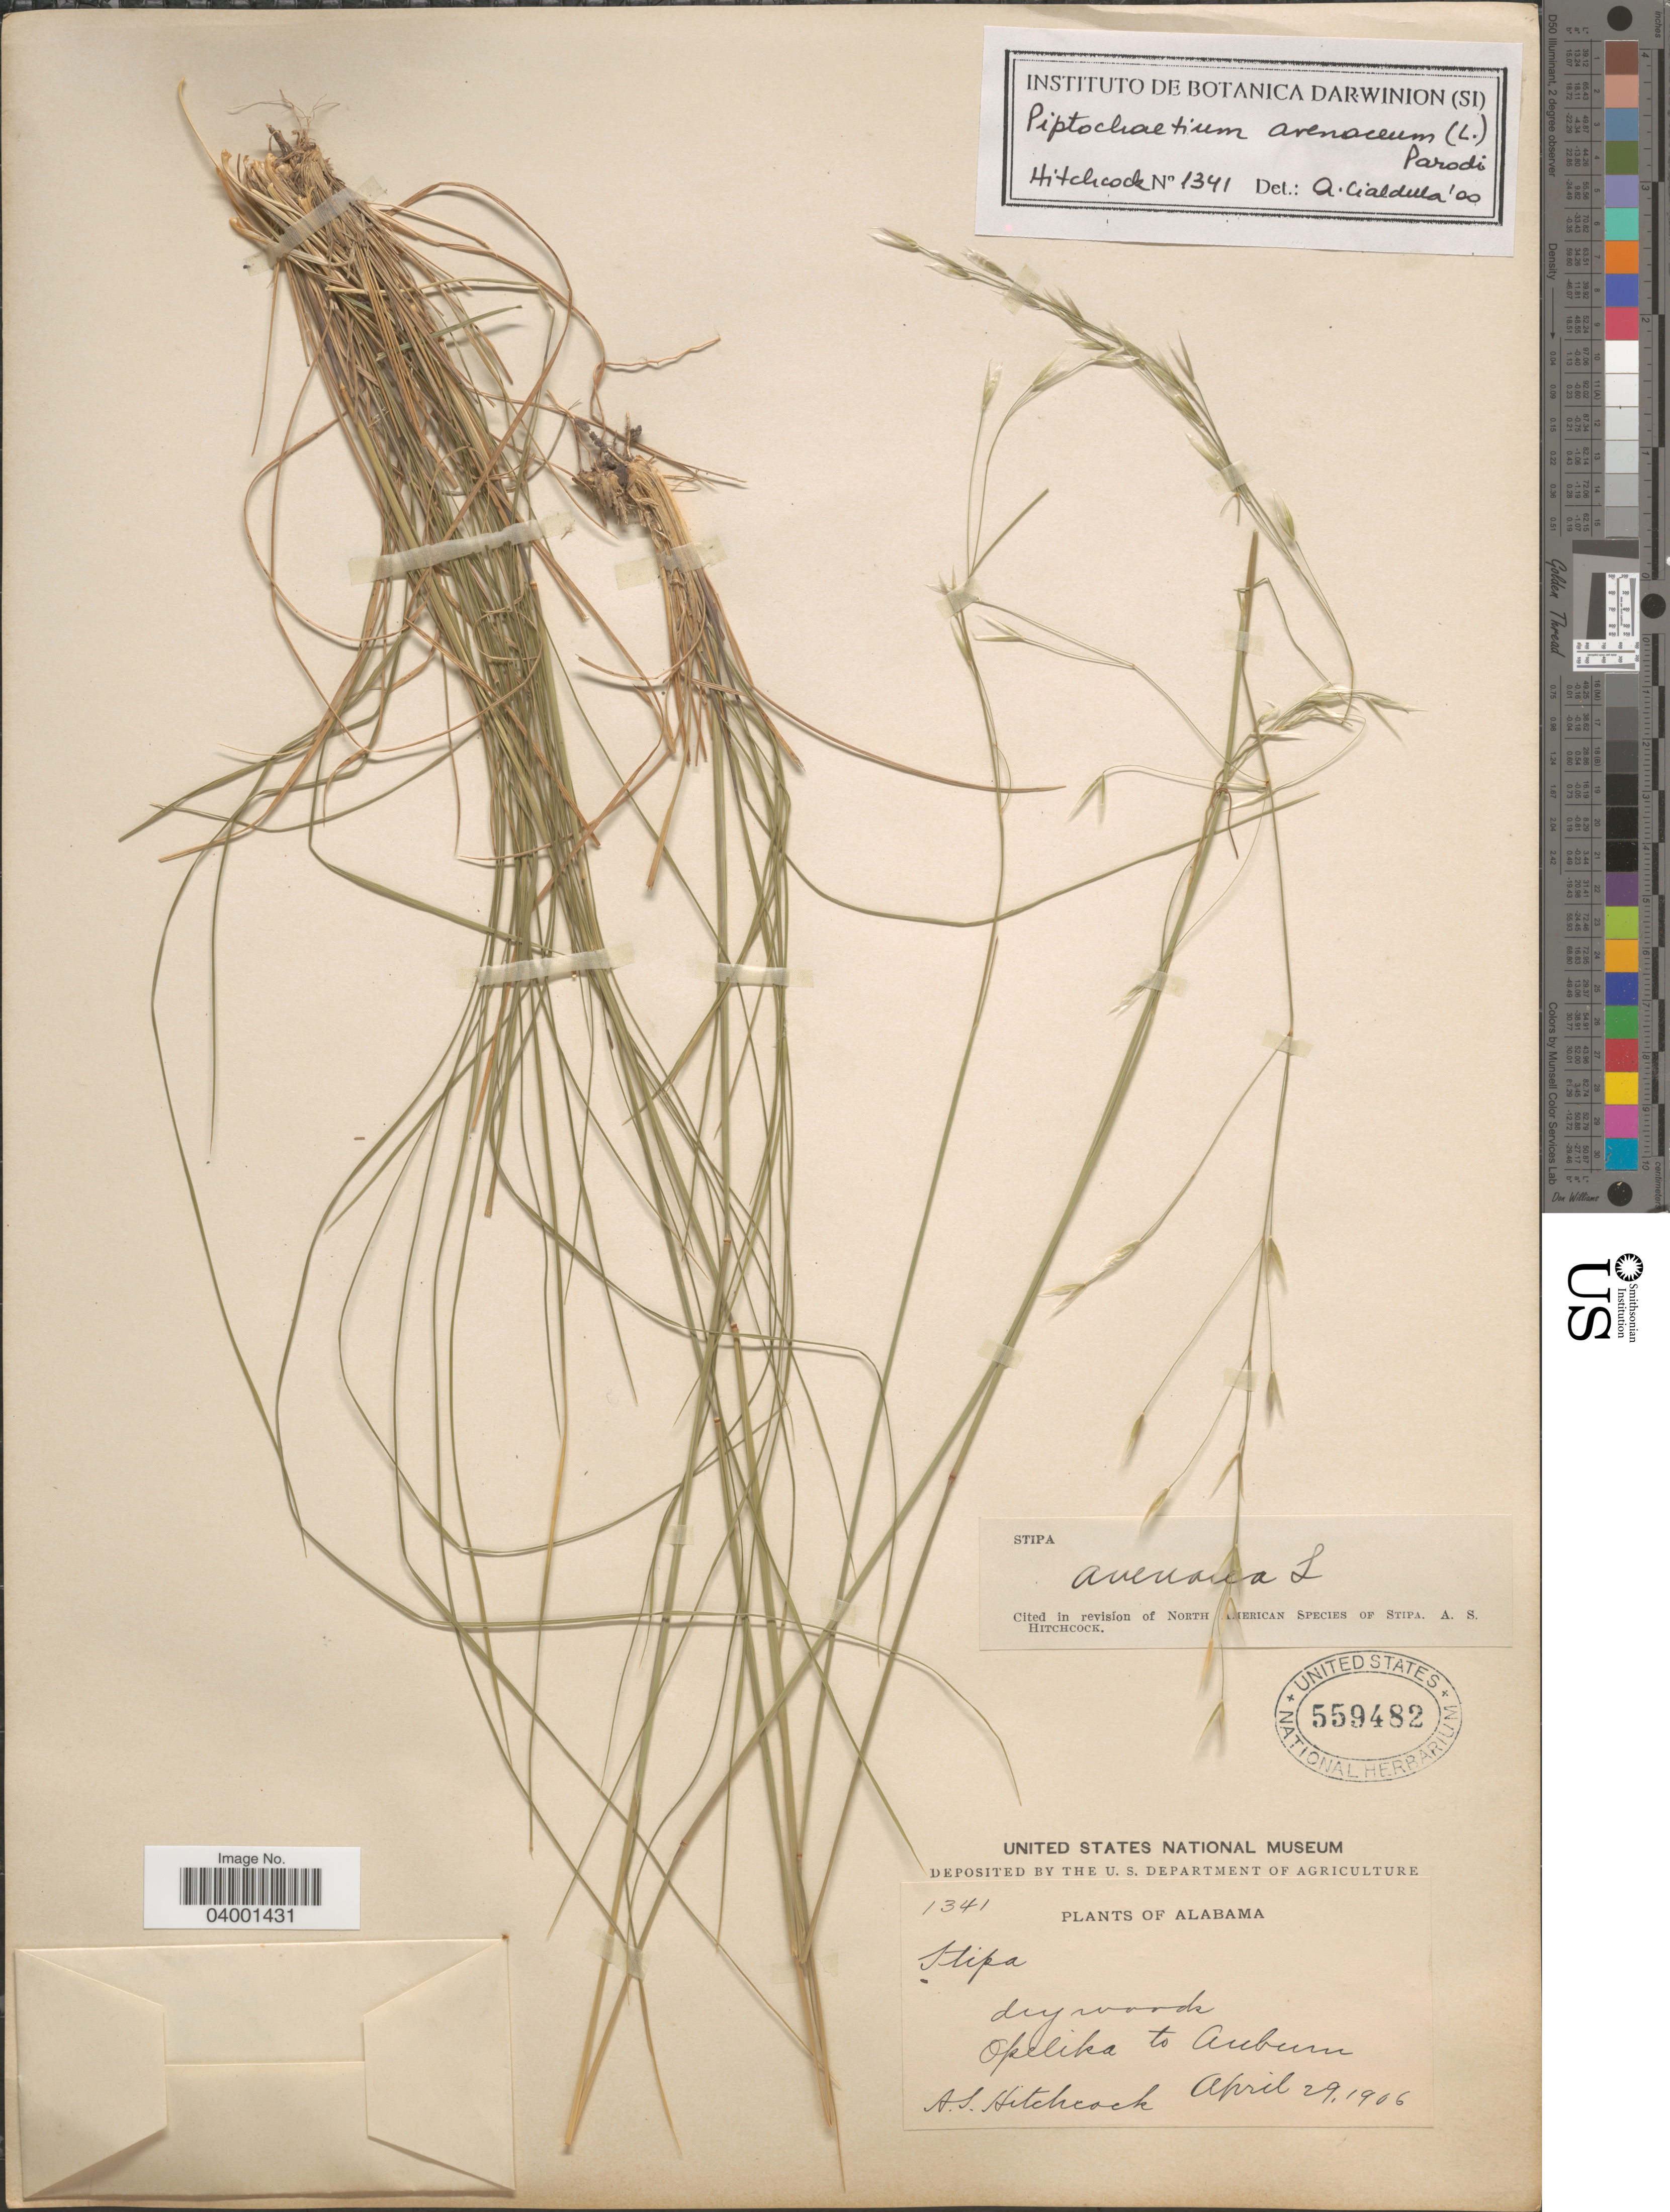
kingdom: Plantae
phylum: Tracheophyta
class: Liliopsida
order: Poales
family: Poaceae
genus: Piptochaetium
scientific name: Piptochaetium avenaceum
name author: (L.) Parodi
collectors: A. S. Hitchcock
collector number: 1341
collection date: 1906-04-29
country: United States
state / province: Alabama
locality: Opelika to Auburn.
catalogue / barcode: US 559482